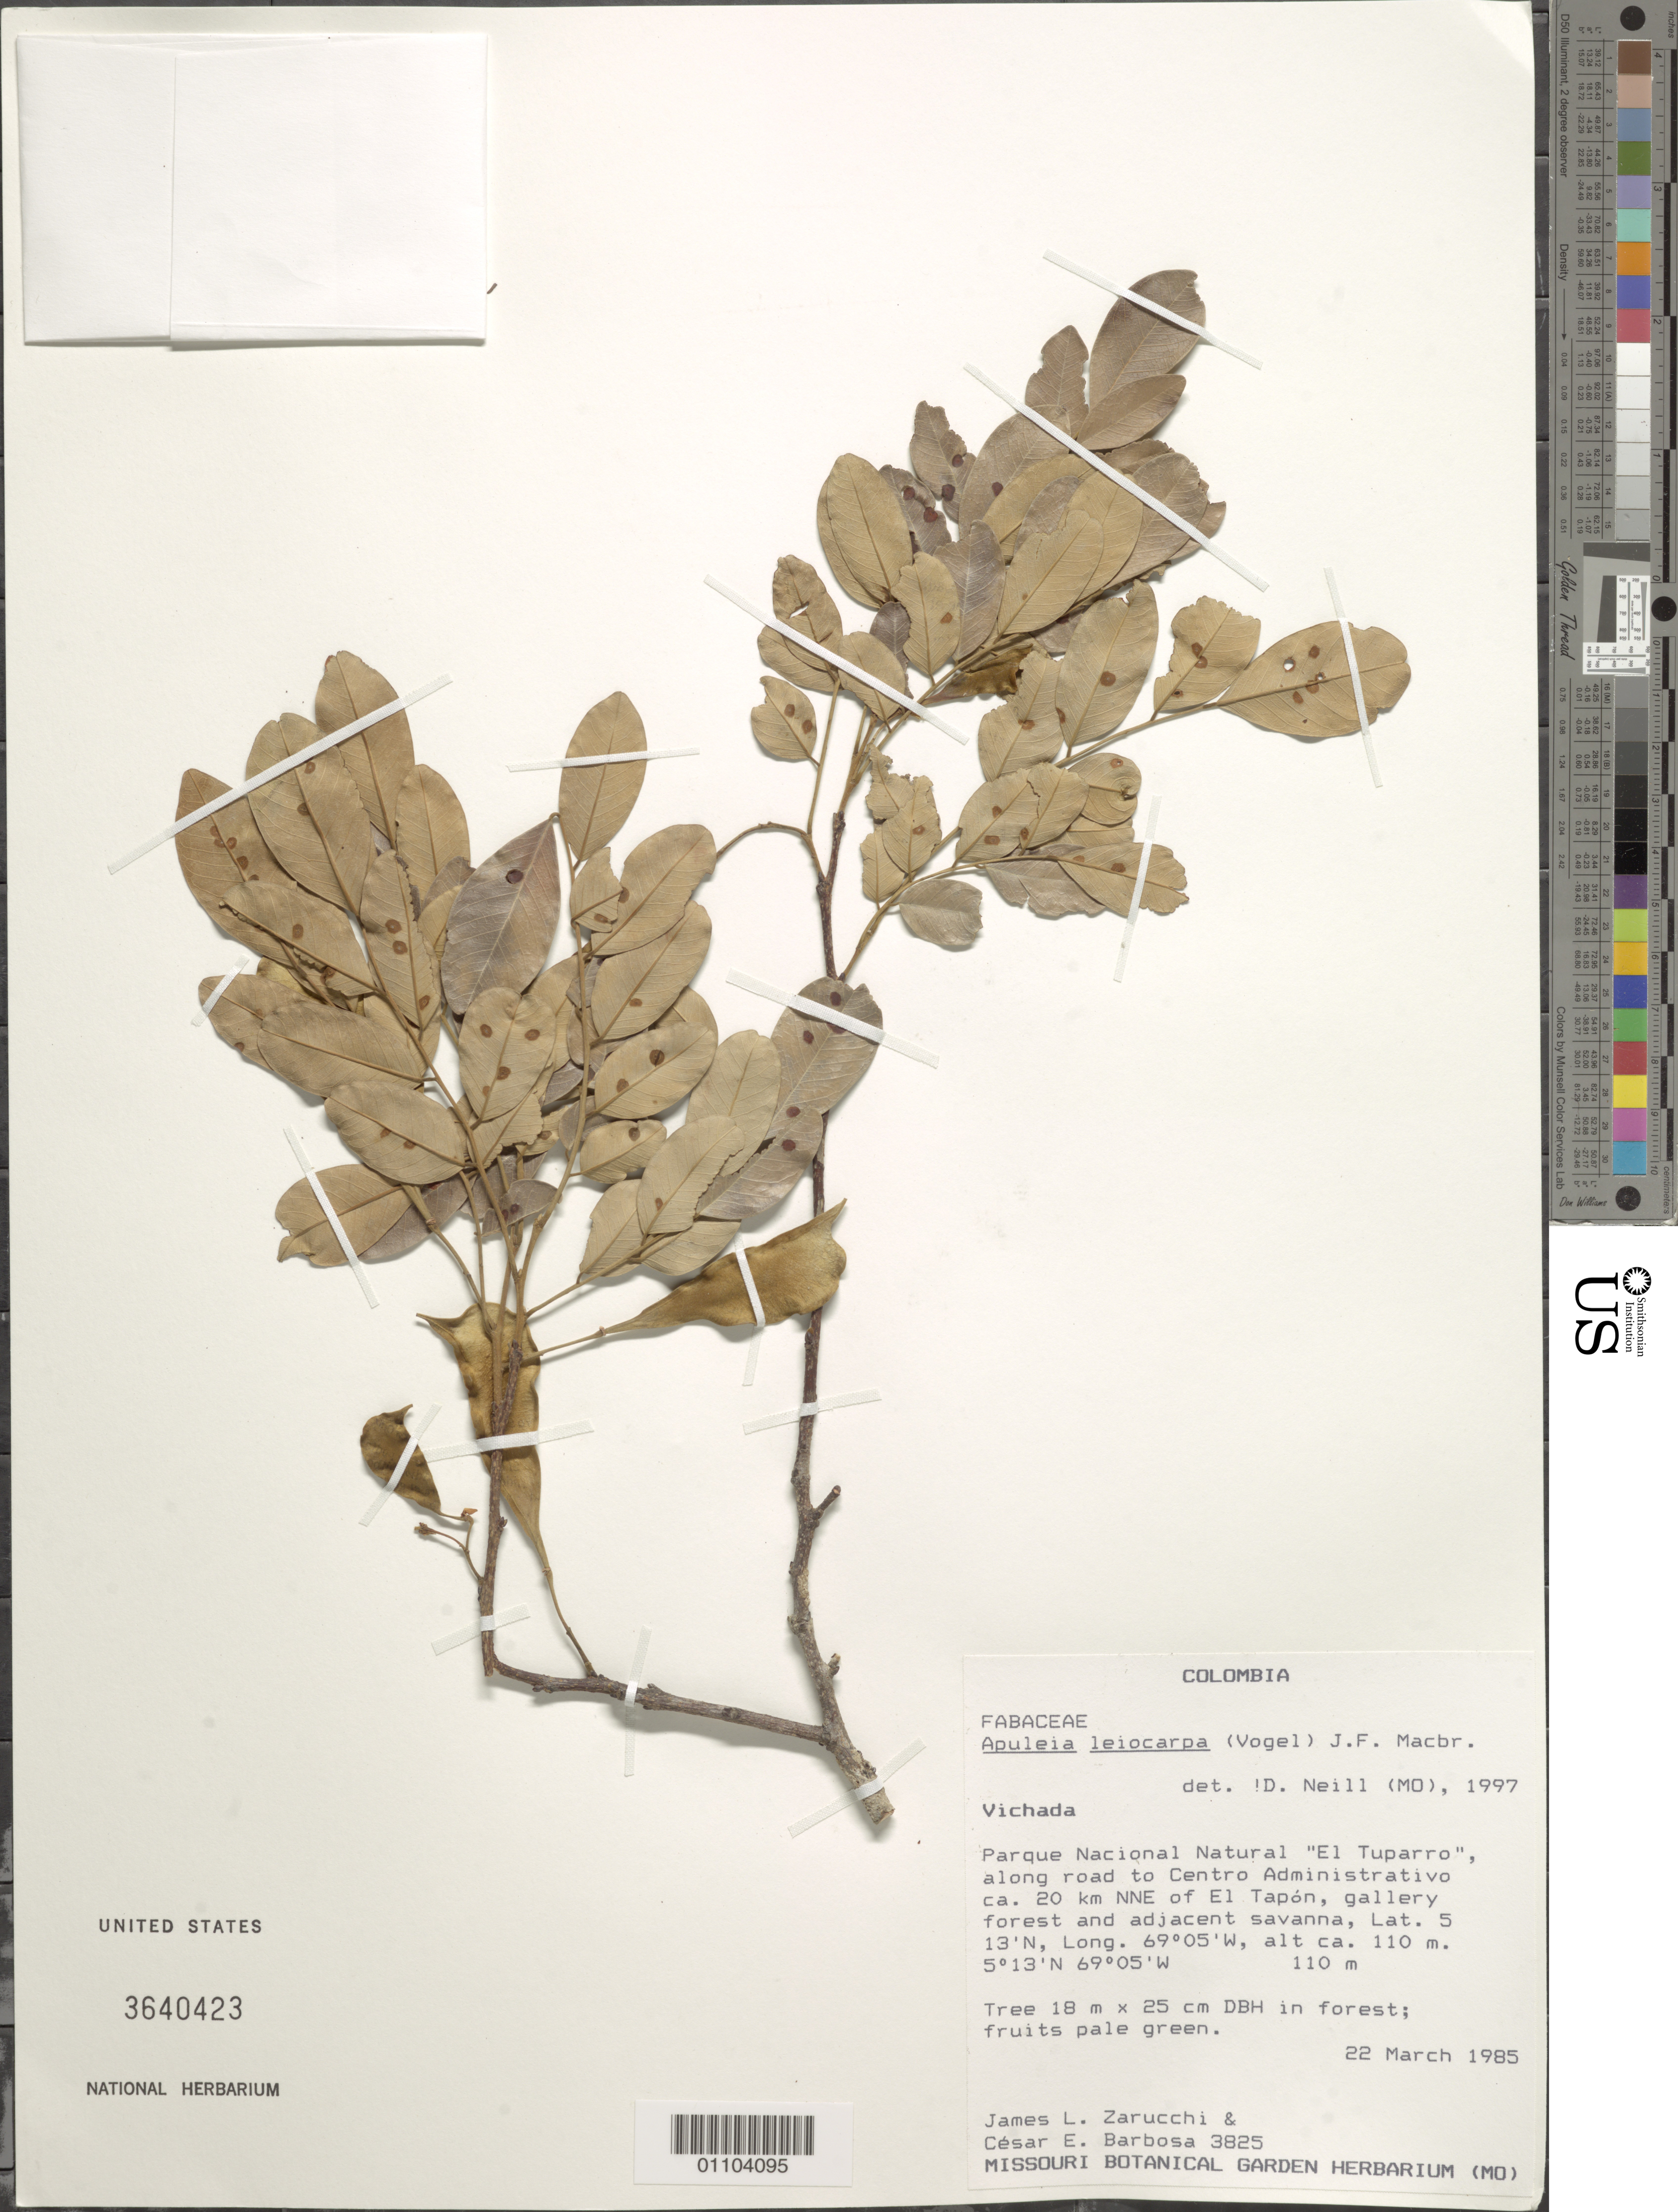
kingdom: Plantae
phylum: Tracheophyta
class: Magnoliopsida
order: Fabales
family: Fabaceae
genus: Apuleia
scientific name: Apuleia leiocarpa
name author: (Vogel) J.F. Macbr.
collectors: J. L. Zarucchi & C. E. Barbosa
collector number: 3825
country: Colombia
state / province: Vichada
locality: Parque Nacional Natural "El Tuparro" along road to Centro Administrativo, NNE of El Tapon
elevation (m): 110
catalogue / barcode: US 3640423